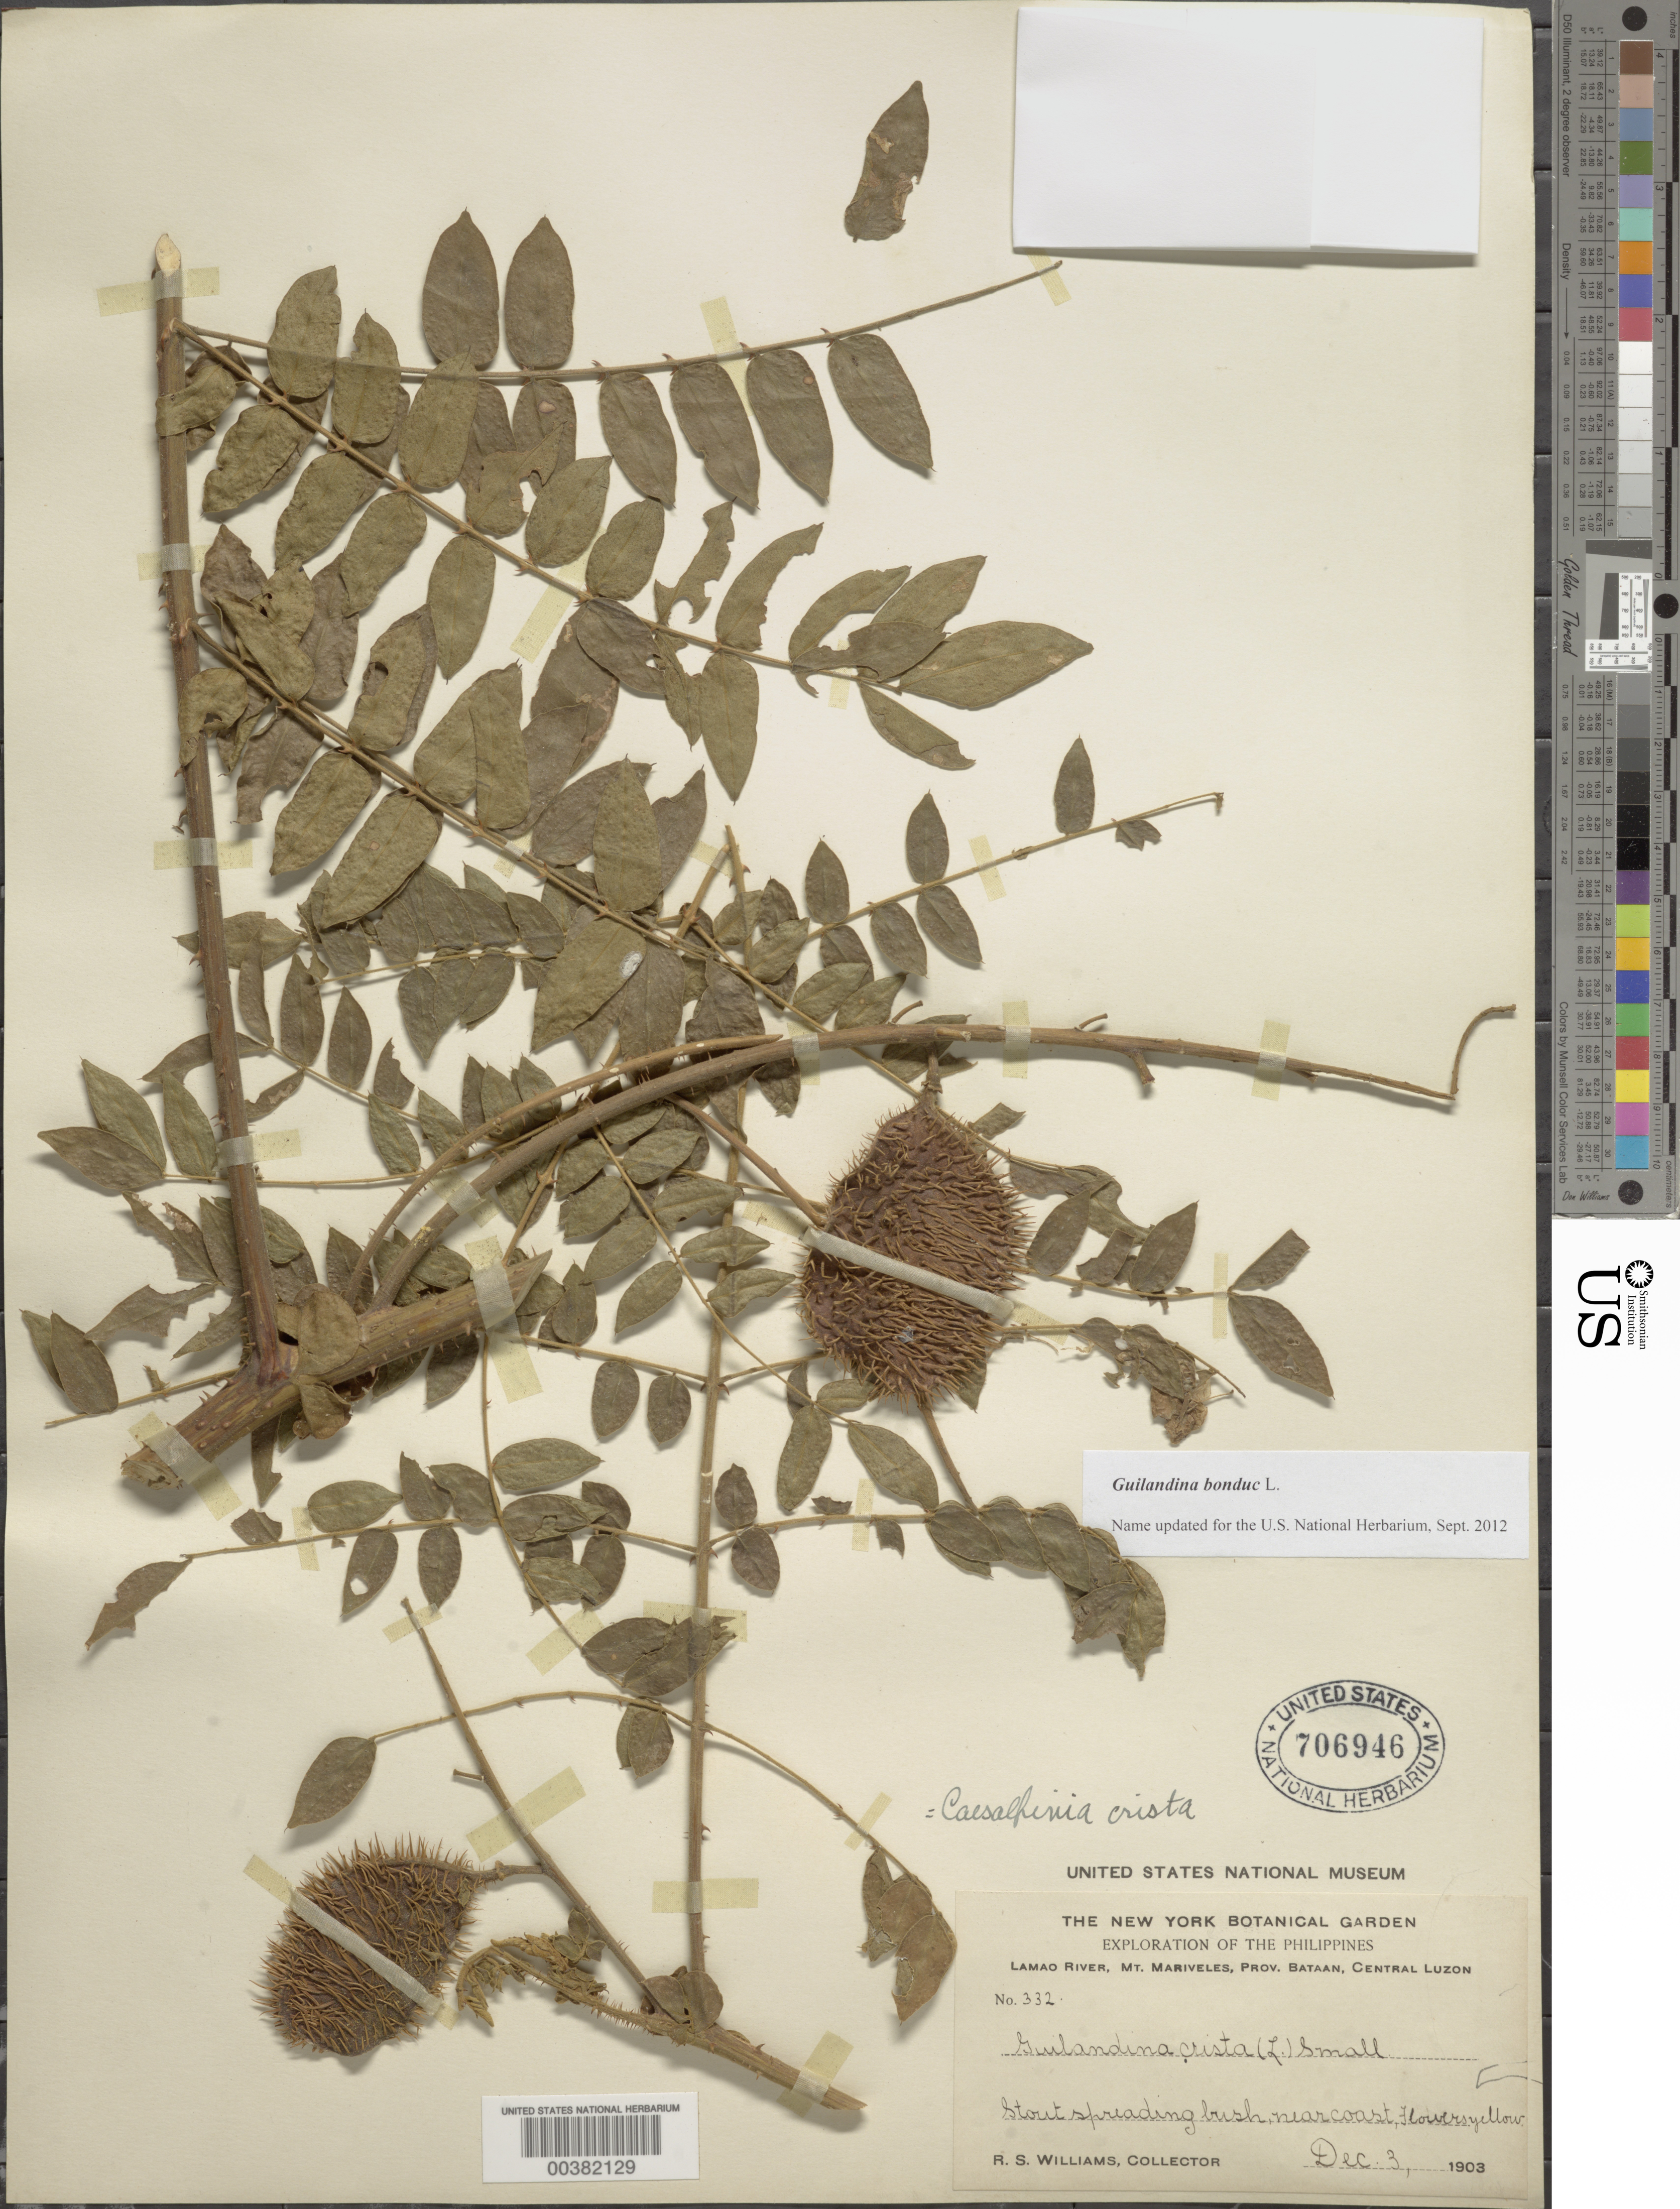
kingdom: Plantae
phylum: Tracheophyta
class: Magnoliopsida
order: Fabales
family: Fabaceae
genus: Guilandina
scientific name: Guilandina bonduc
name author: L.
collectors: R. S. Williams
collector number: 332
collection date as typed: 03 Dec 1903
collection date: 1903-12-03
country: Philippines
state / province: Central Luzon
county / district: Bataan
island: Luzon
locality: Lamao River, Mt. Mariveles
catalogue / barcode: US 706946